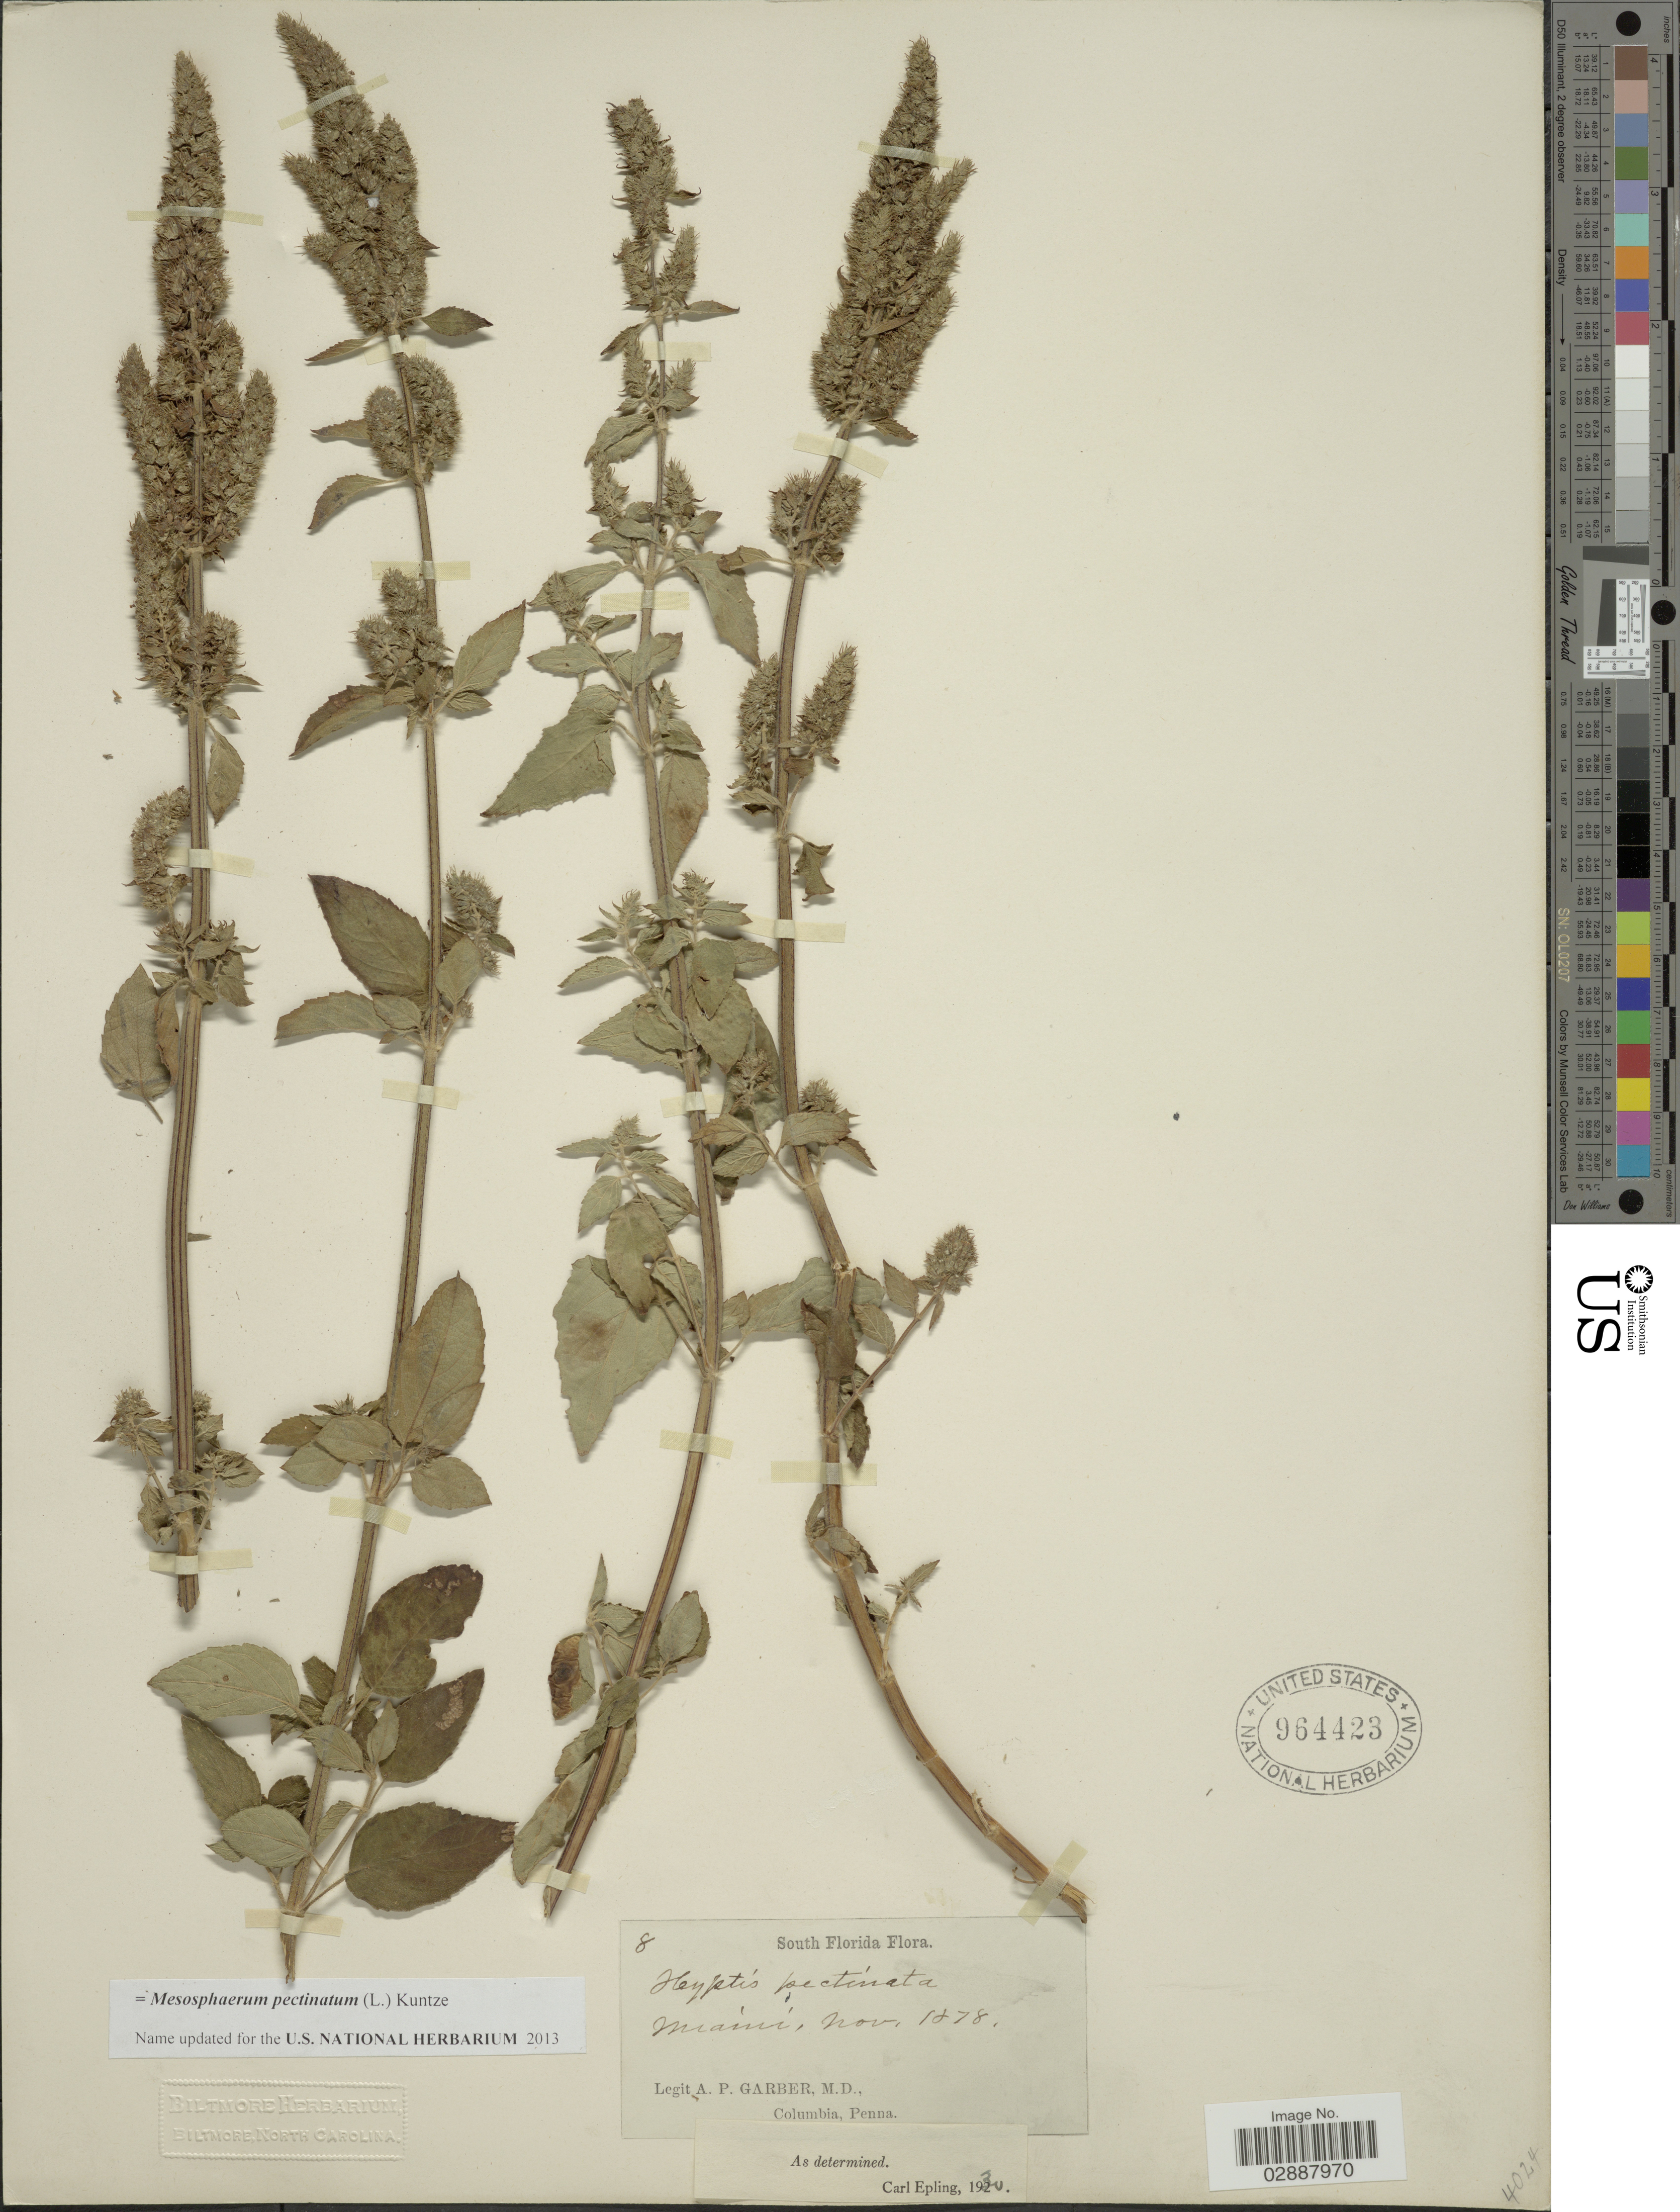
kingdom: Plantae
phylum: Tracheophyta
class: Magnoliopsida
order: Lamiales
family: Lamiaceae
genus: Mesosphaerum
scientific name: Mesosphaerum pectinatum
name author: (L.) Kuntze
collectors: A. P. Garber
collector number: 8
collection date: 1878-11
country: United States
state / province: Florida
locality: South Florida, Miami.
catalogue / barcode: US 964423